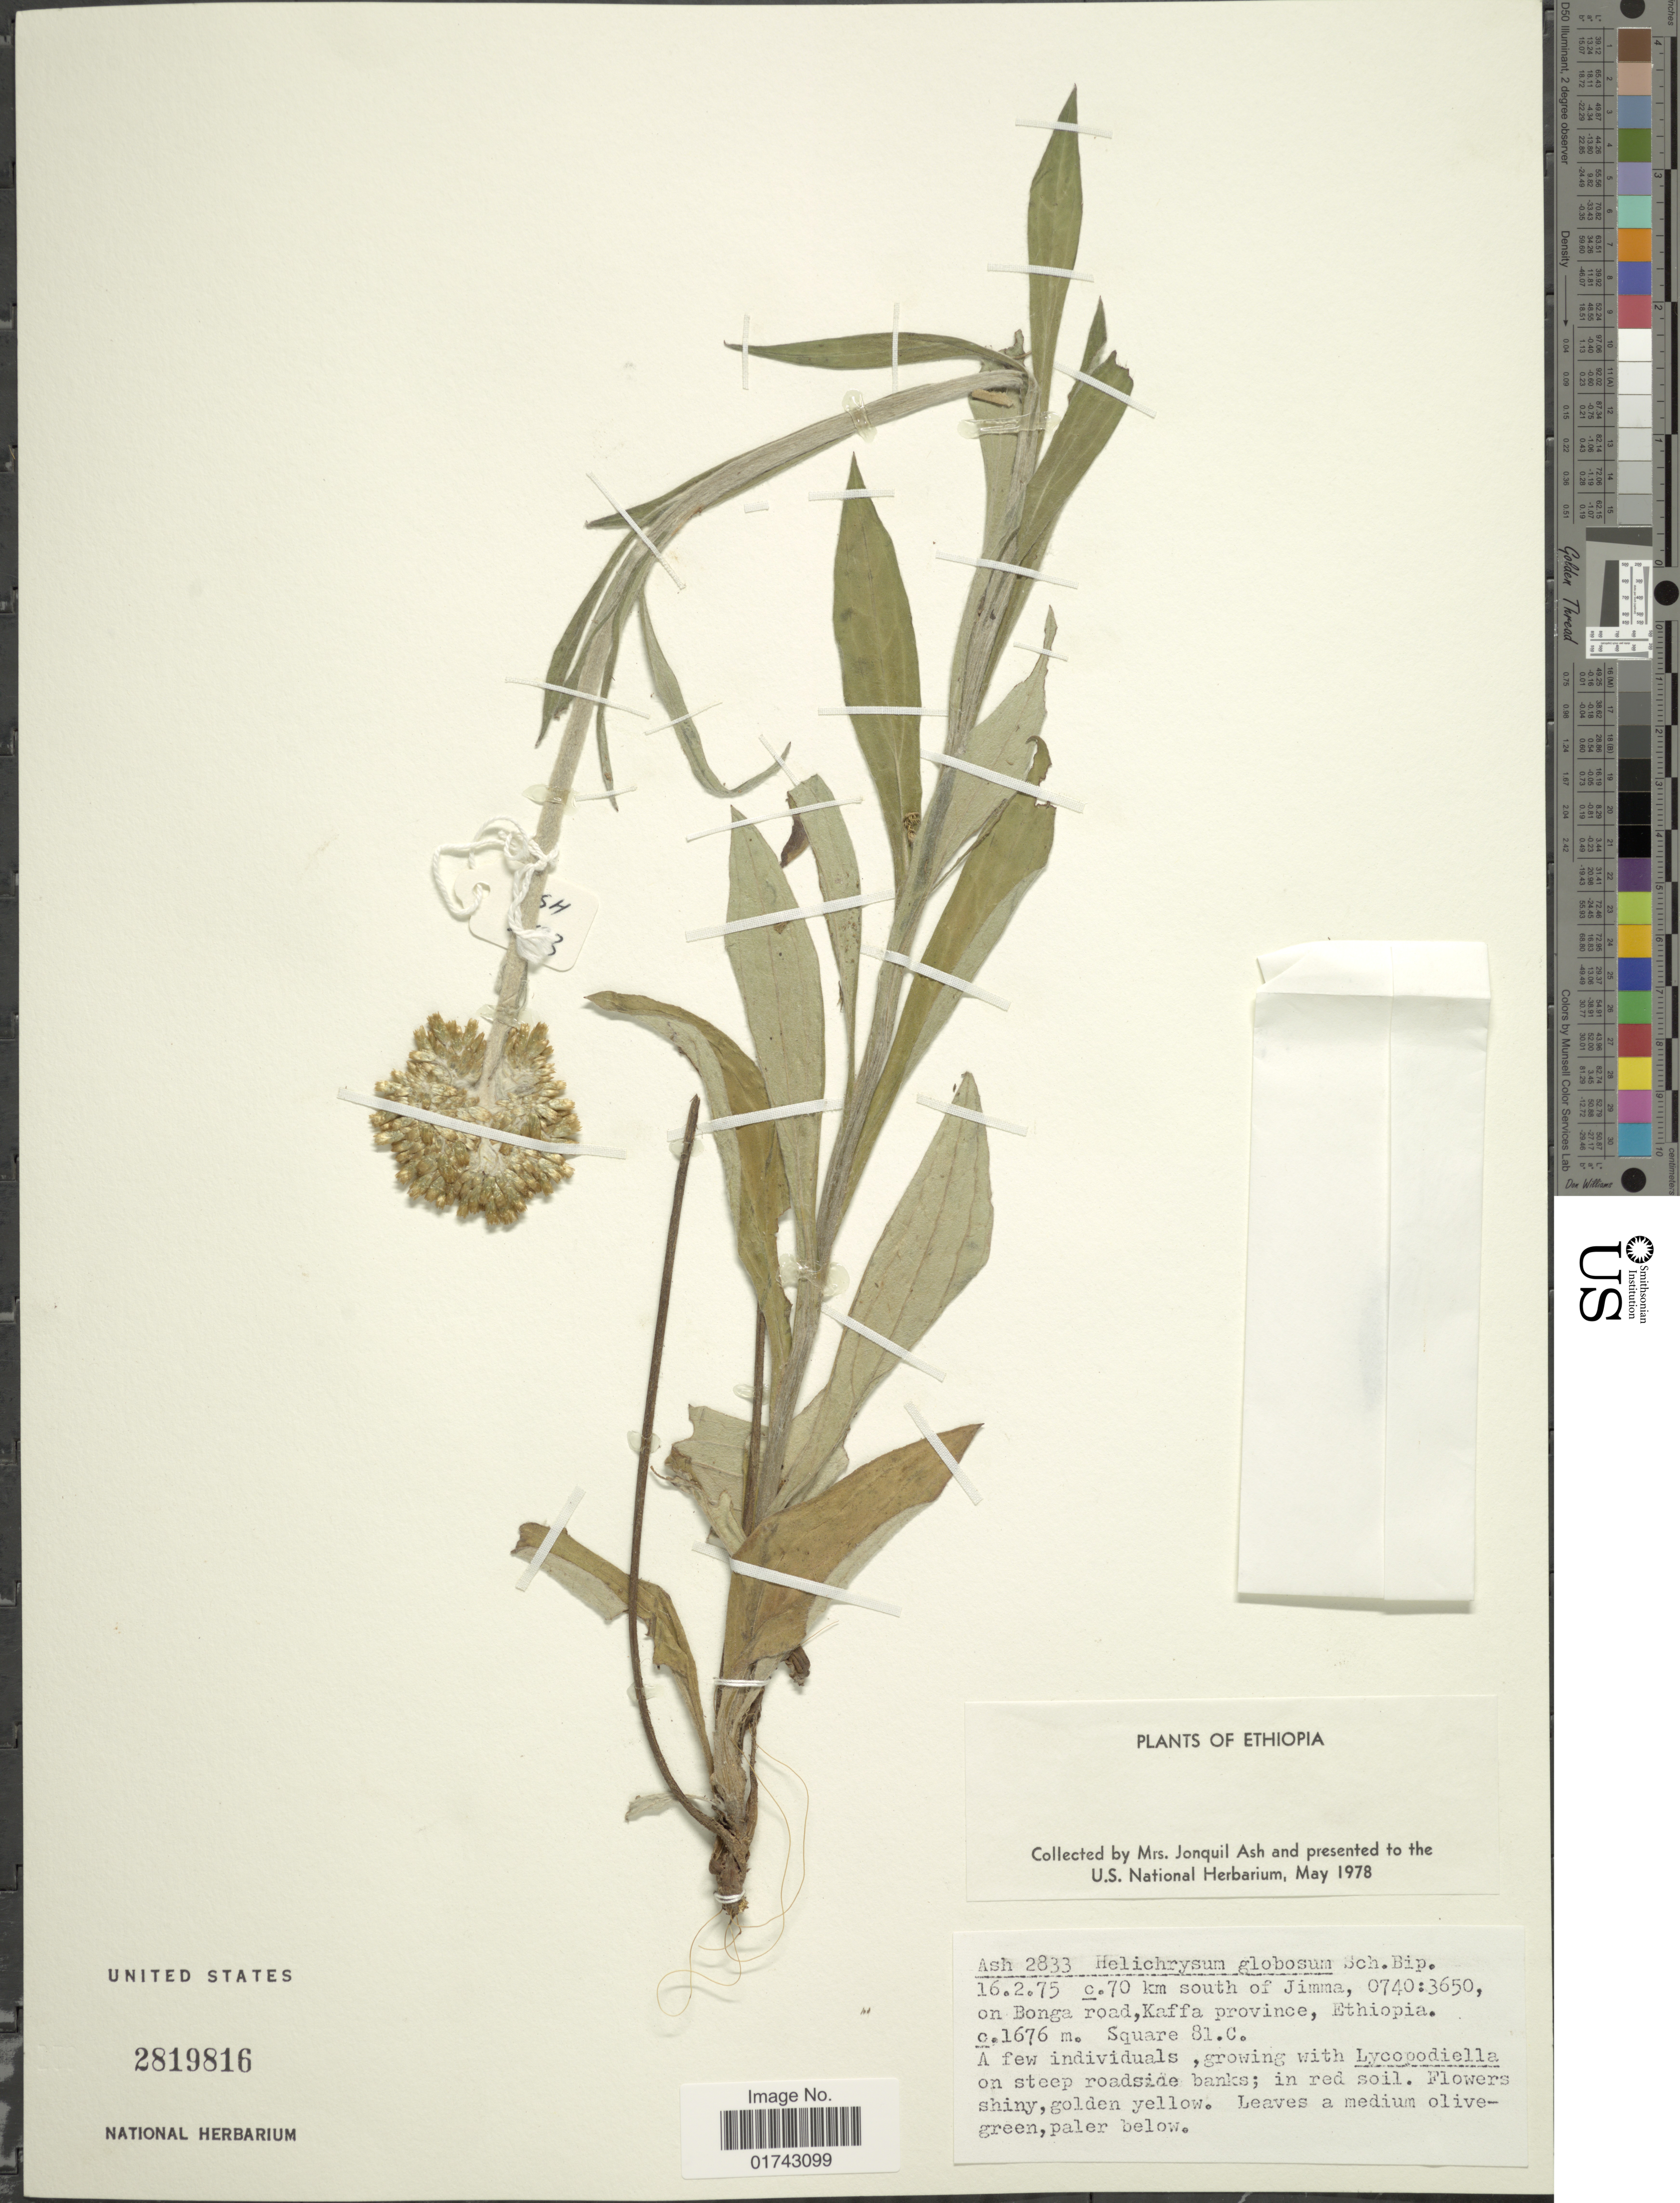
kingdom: Plantae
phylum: Tracheophyta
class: Magnoliopsida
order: Asterales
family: Asteraceae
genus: Helichrysum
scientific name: Helichrysum globosum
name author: Sch. Bip. ex A. Rich.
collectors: J. Ash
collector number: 2833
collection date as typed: Transcribed d/m/y: 16/2/75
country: Ethiopia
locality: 70 km South of Jimma, 0740:3650 on Bonga road, Kaffa province, Ethiopia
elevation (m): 1676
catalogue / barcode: US 2819816